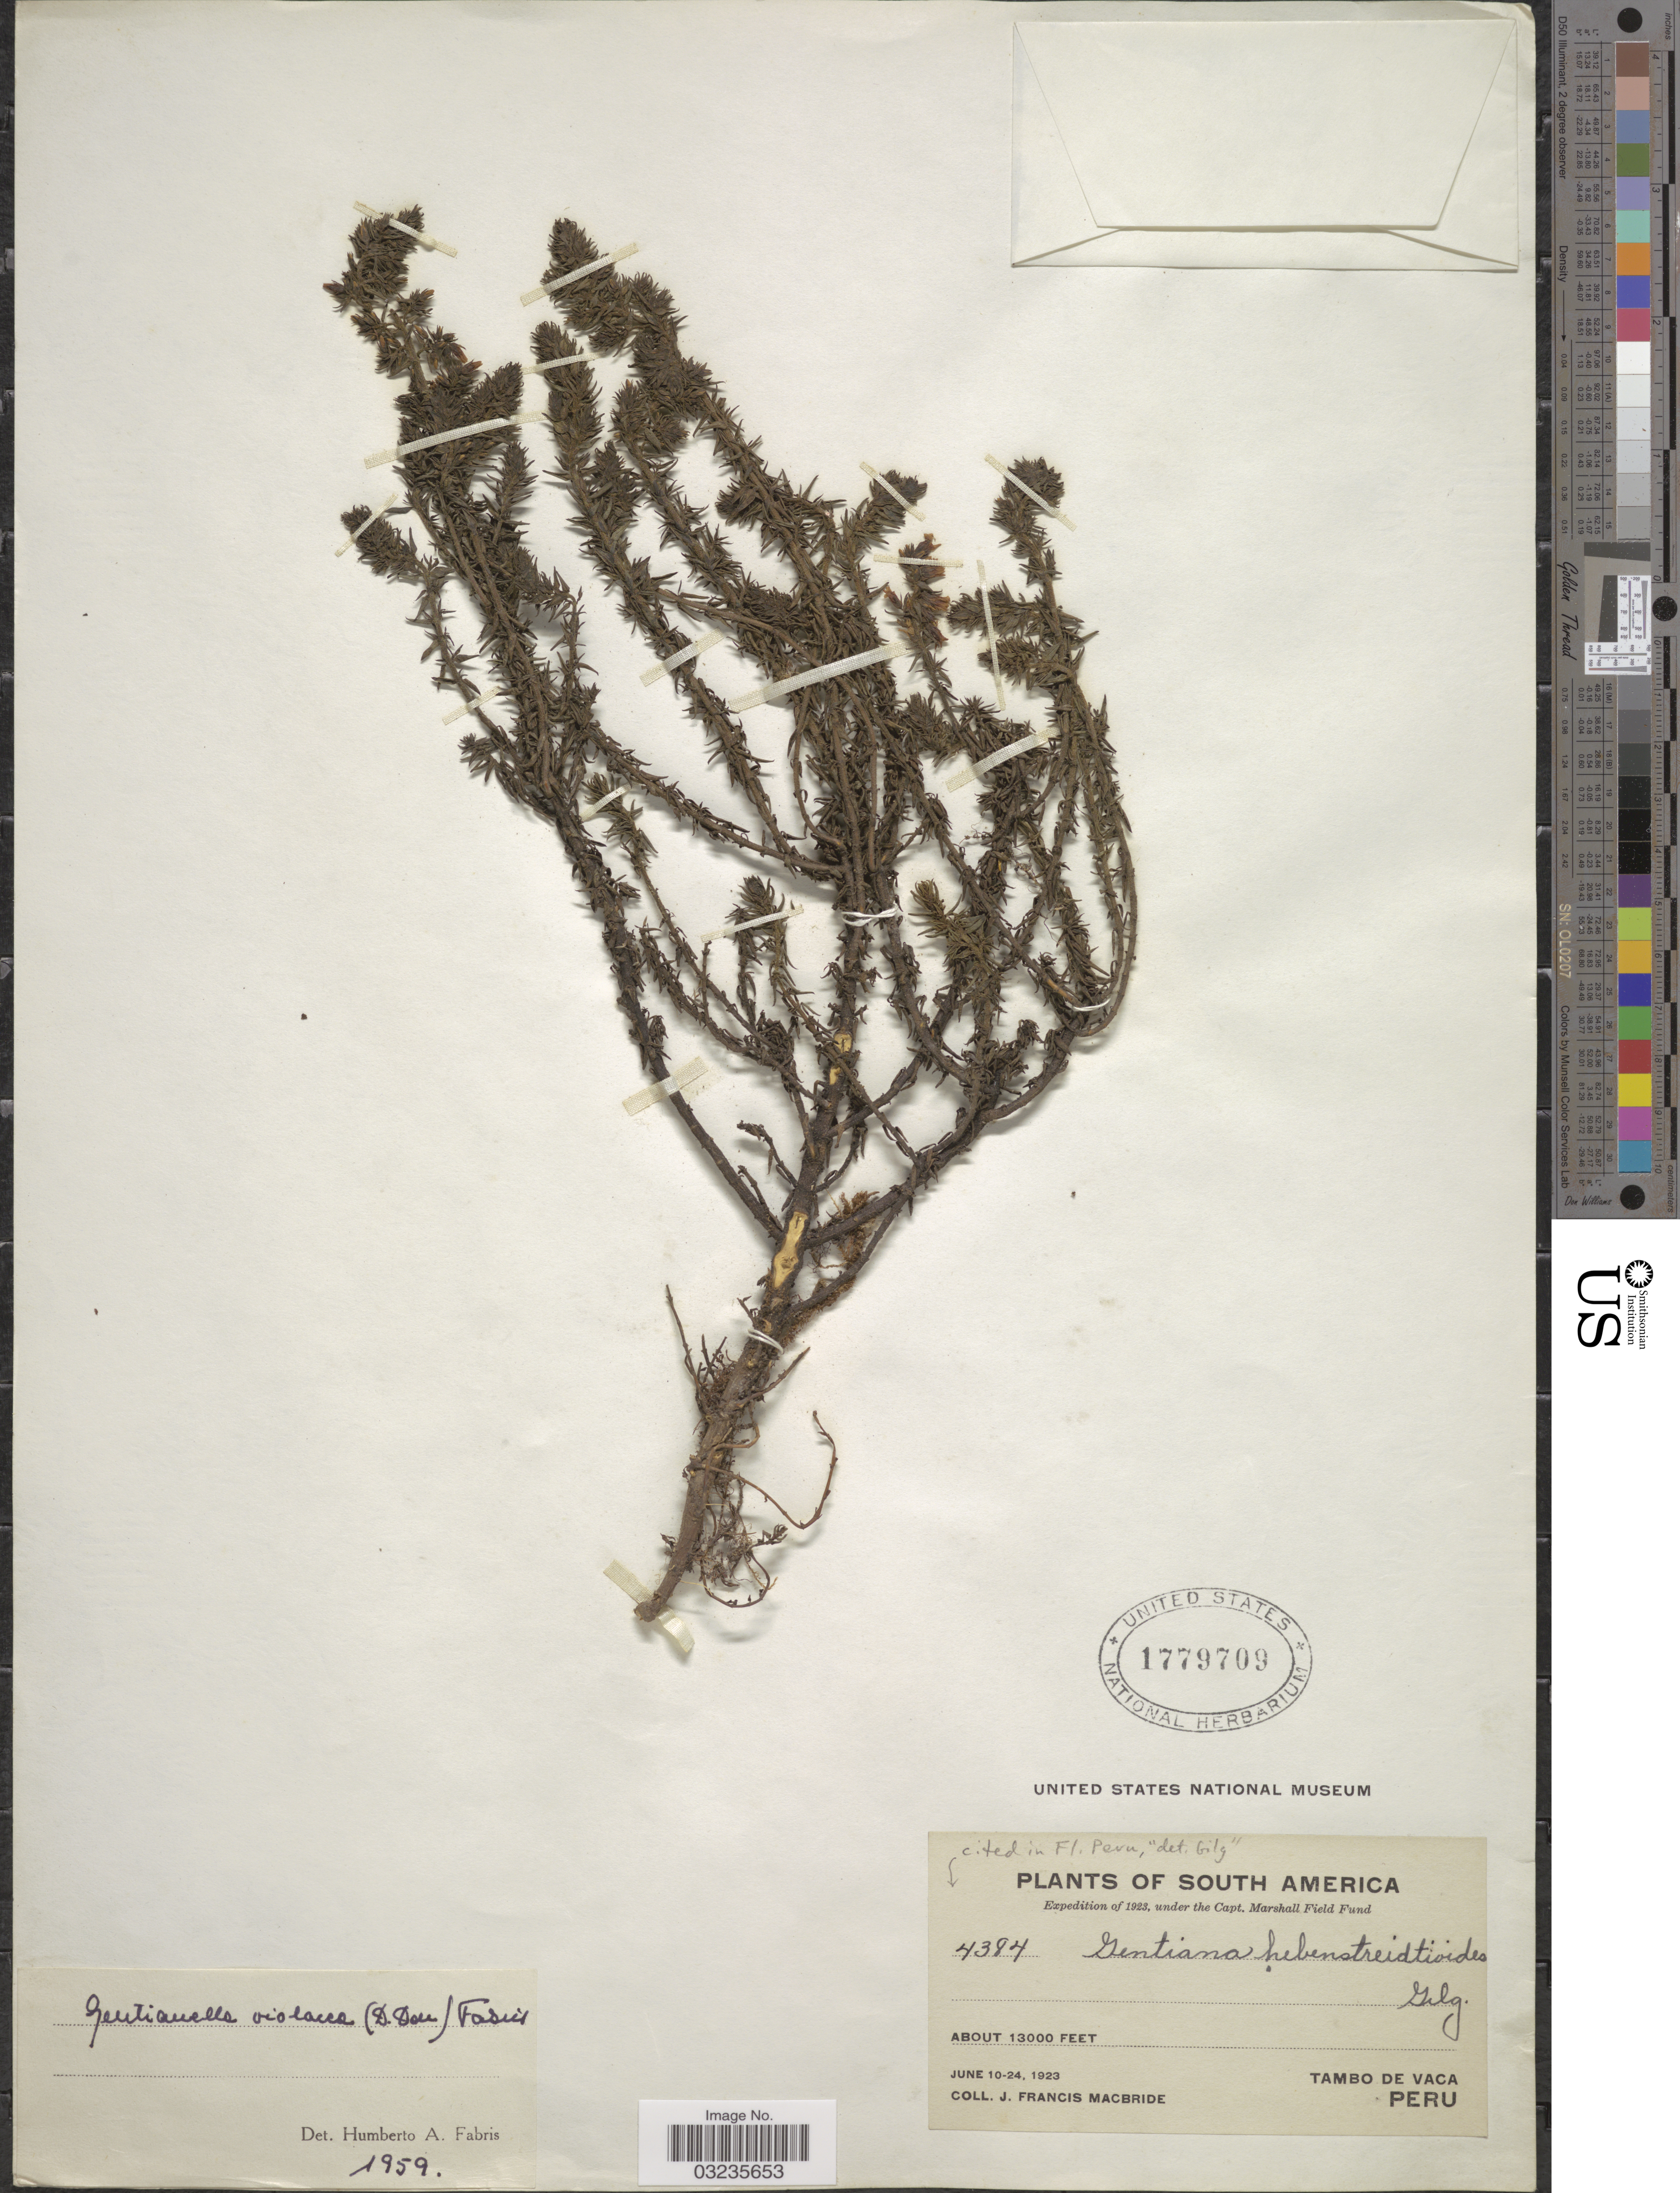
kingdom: Plantae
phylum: Tracheophyta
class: Magnoliopsida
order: Gentianales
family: Gentianaceae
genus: Gentiana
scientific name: Gentiana violacea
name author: (D. Don ex G. Don) Ruiz & Pav. ex G. Don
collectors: J. F. Macbride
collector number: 4384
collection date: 1923-06-10/1923-06-24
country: Peru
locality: Tambo de Vaca.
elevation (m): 3962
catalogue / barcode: US 1779709